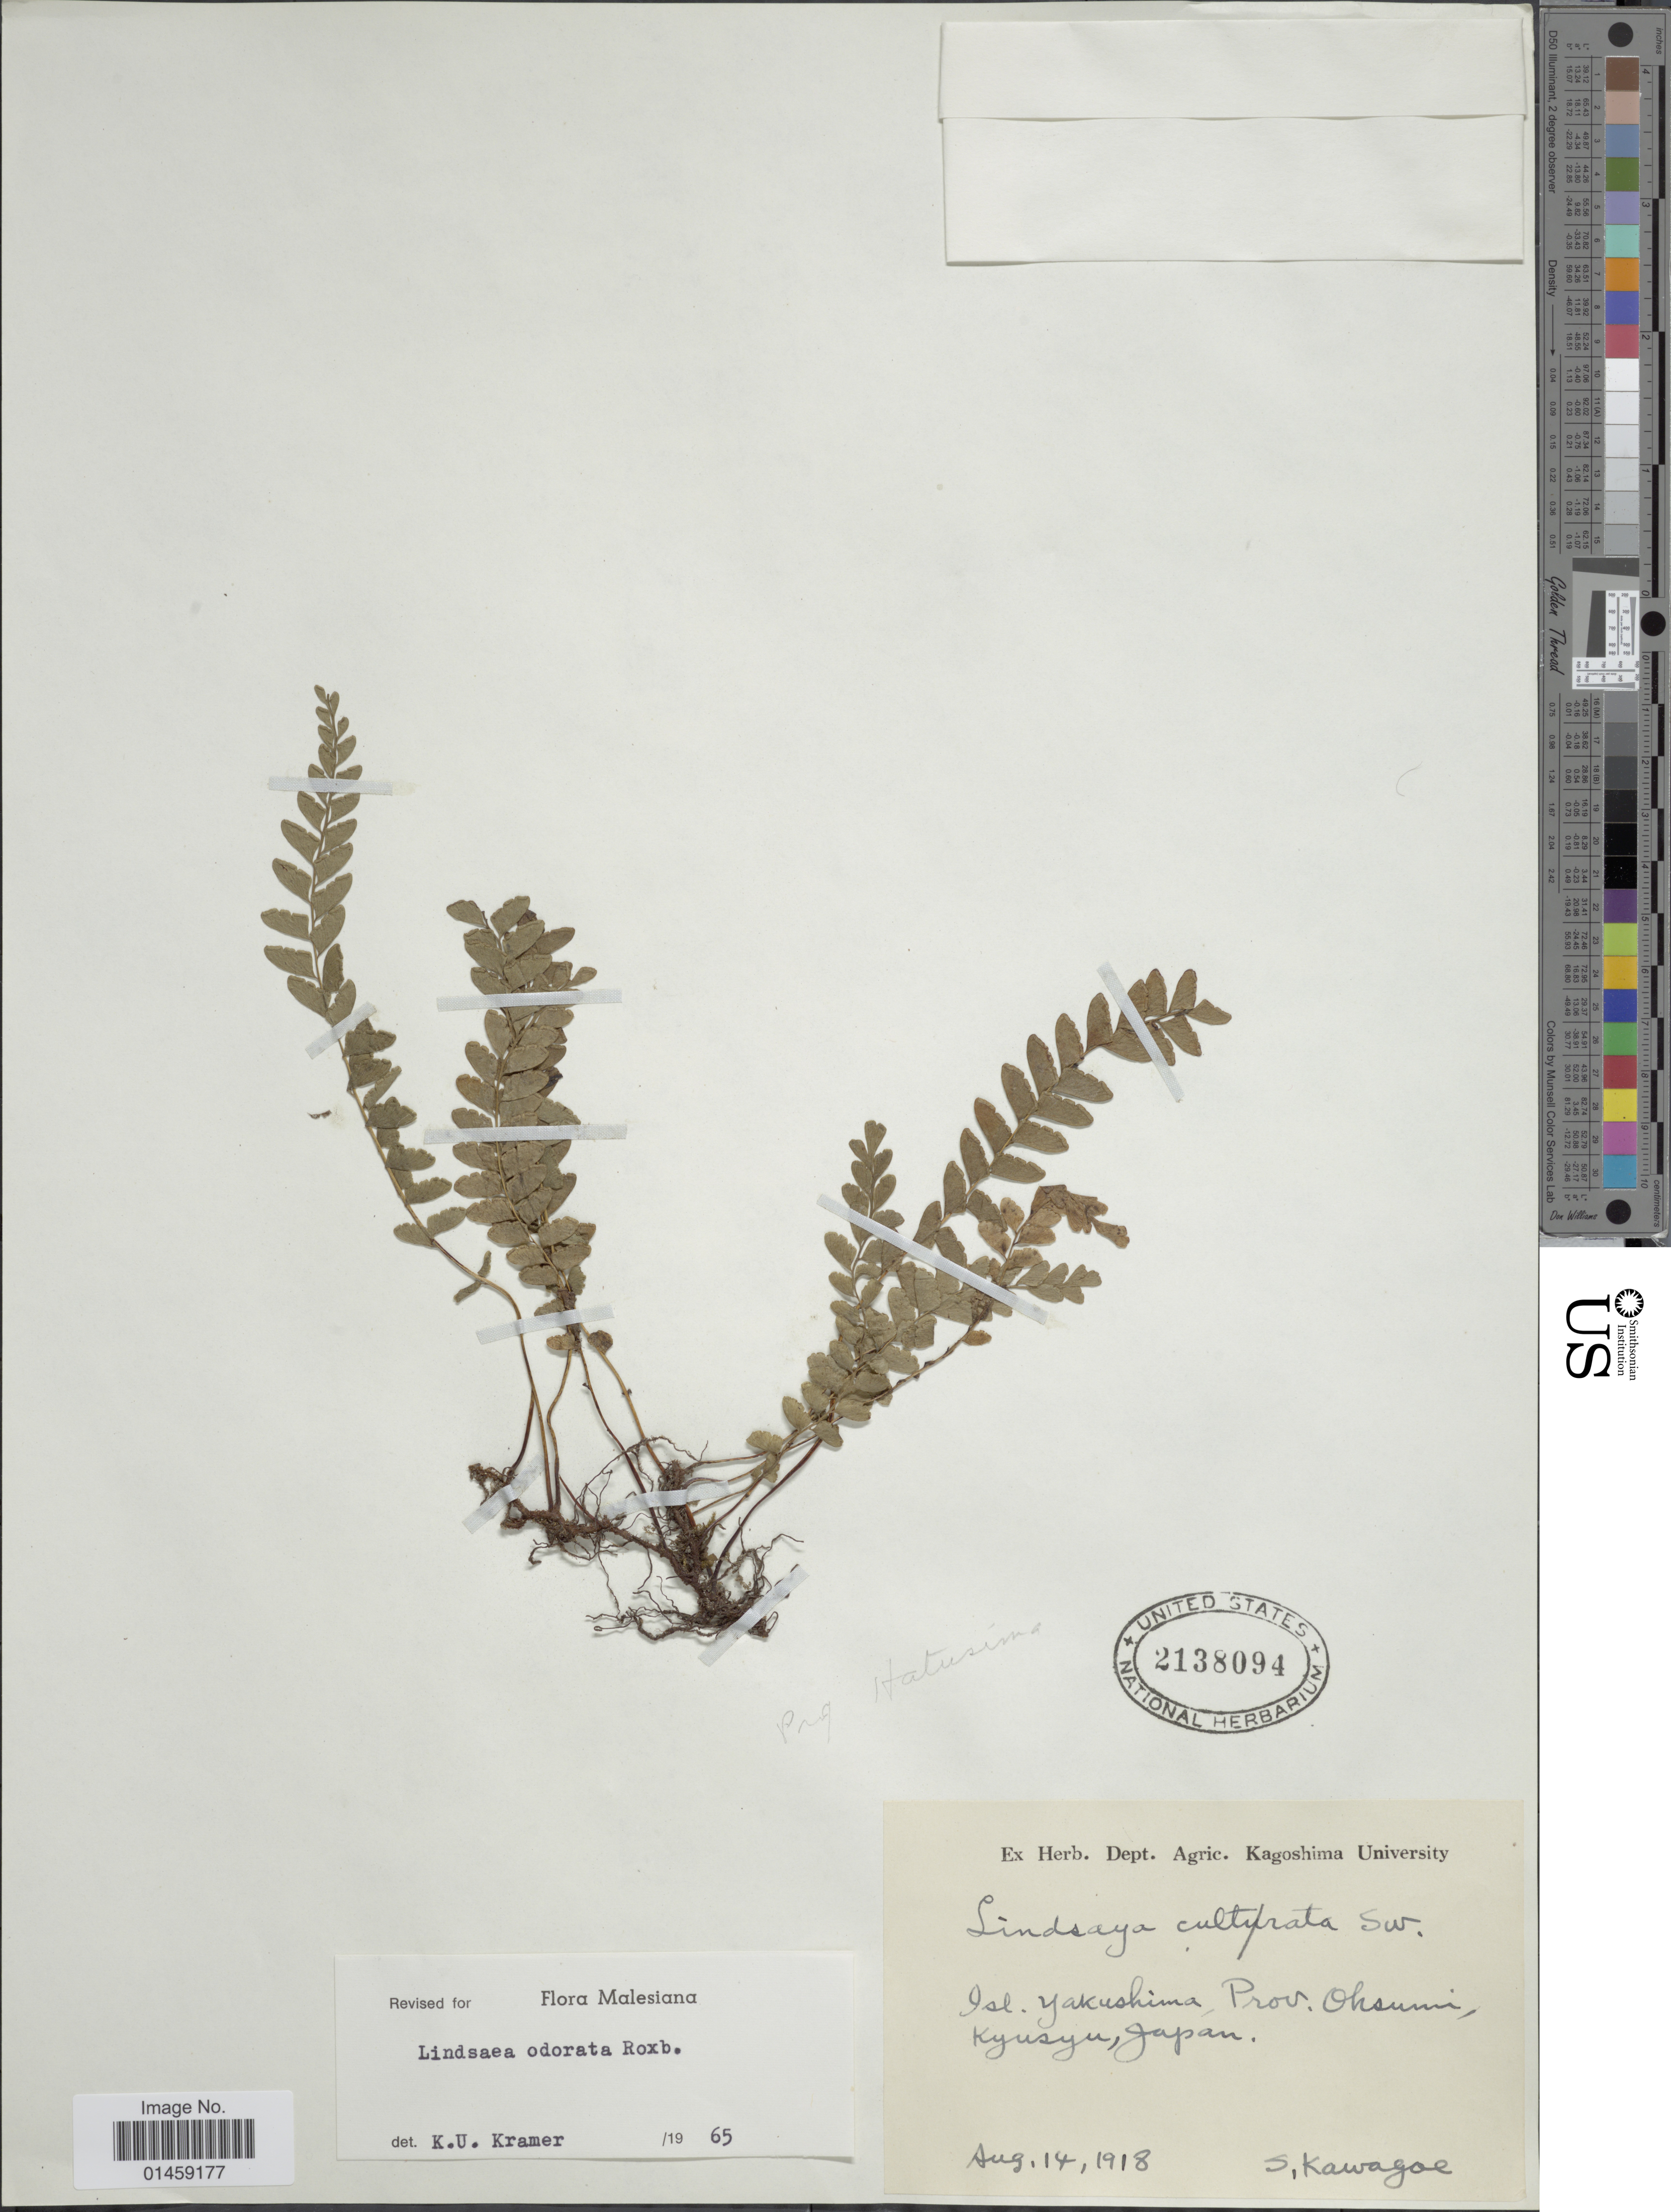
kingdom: Plantae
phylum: Tracheophyta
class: Polypodiopsida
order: Polypodiales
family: Lindsaeaceae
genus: Lindsaea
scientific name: Lindsaea odorata var. odorata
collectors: S. Kawagoe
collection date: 1918-08-14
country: Japan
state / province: Kagosima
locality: Isl. Yakushima, Prov. Oksumi, Kyusyu.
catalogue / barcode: US 2138094